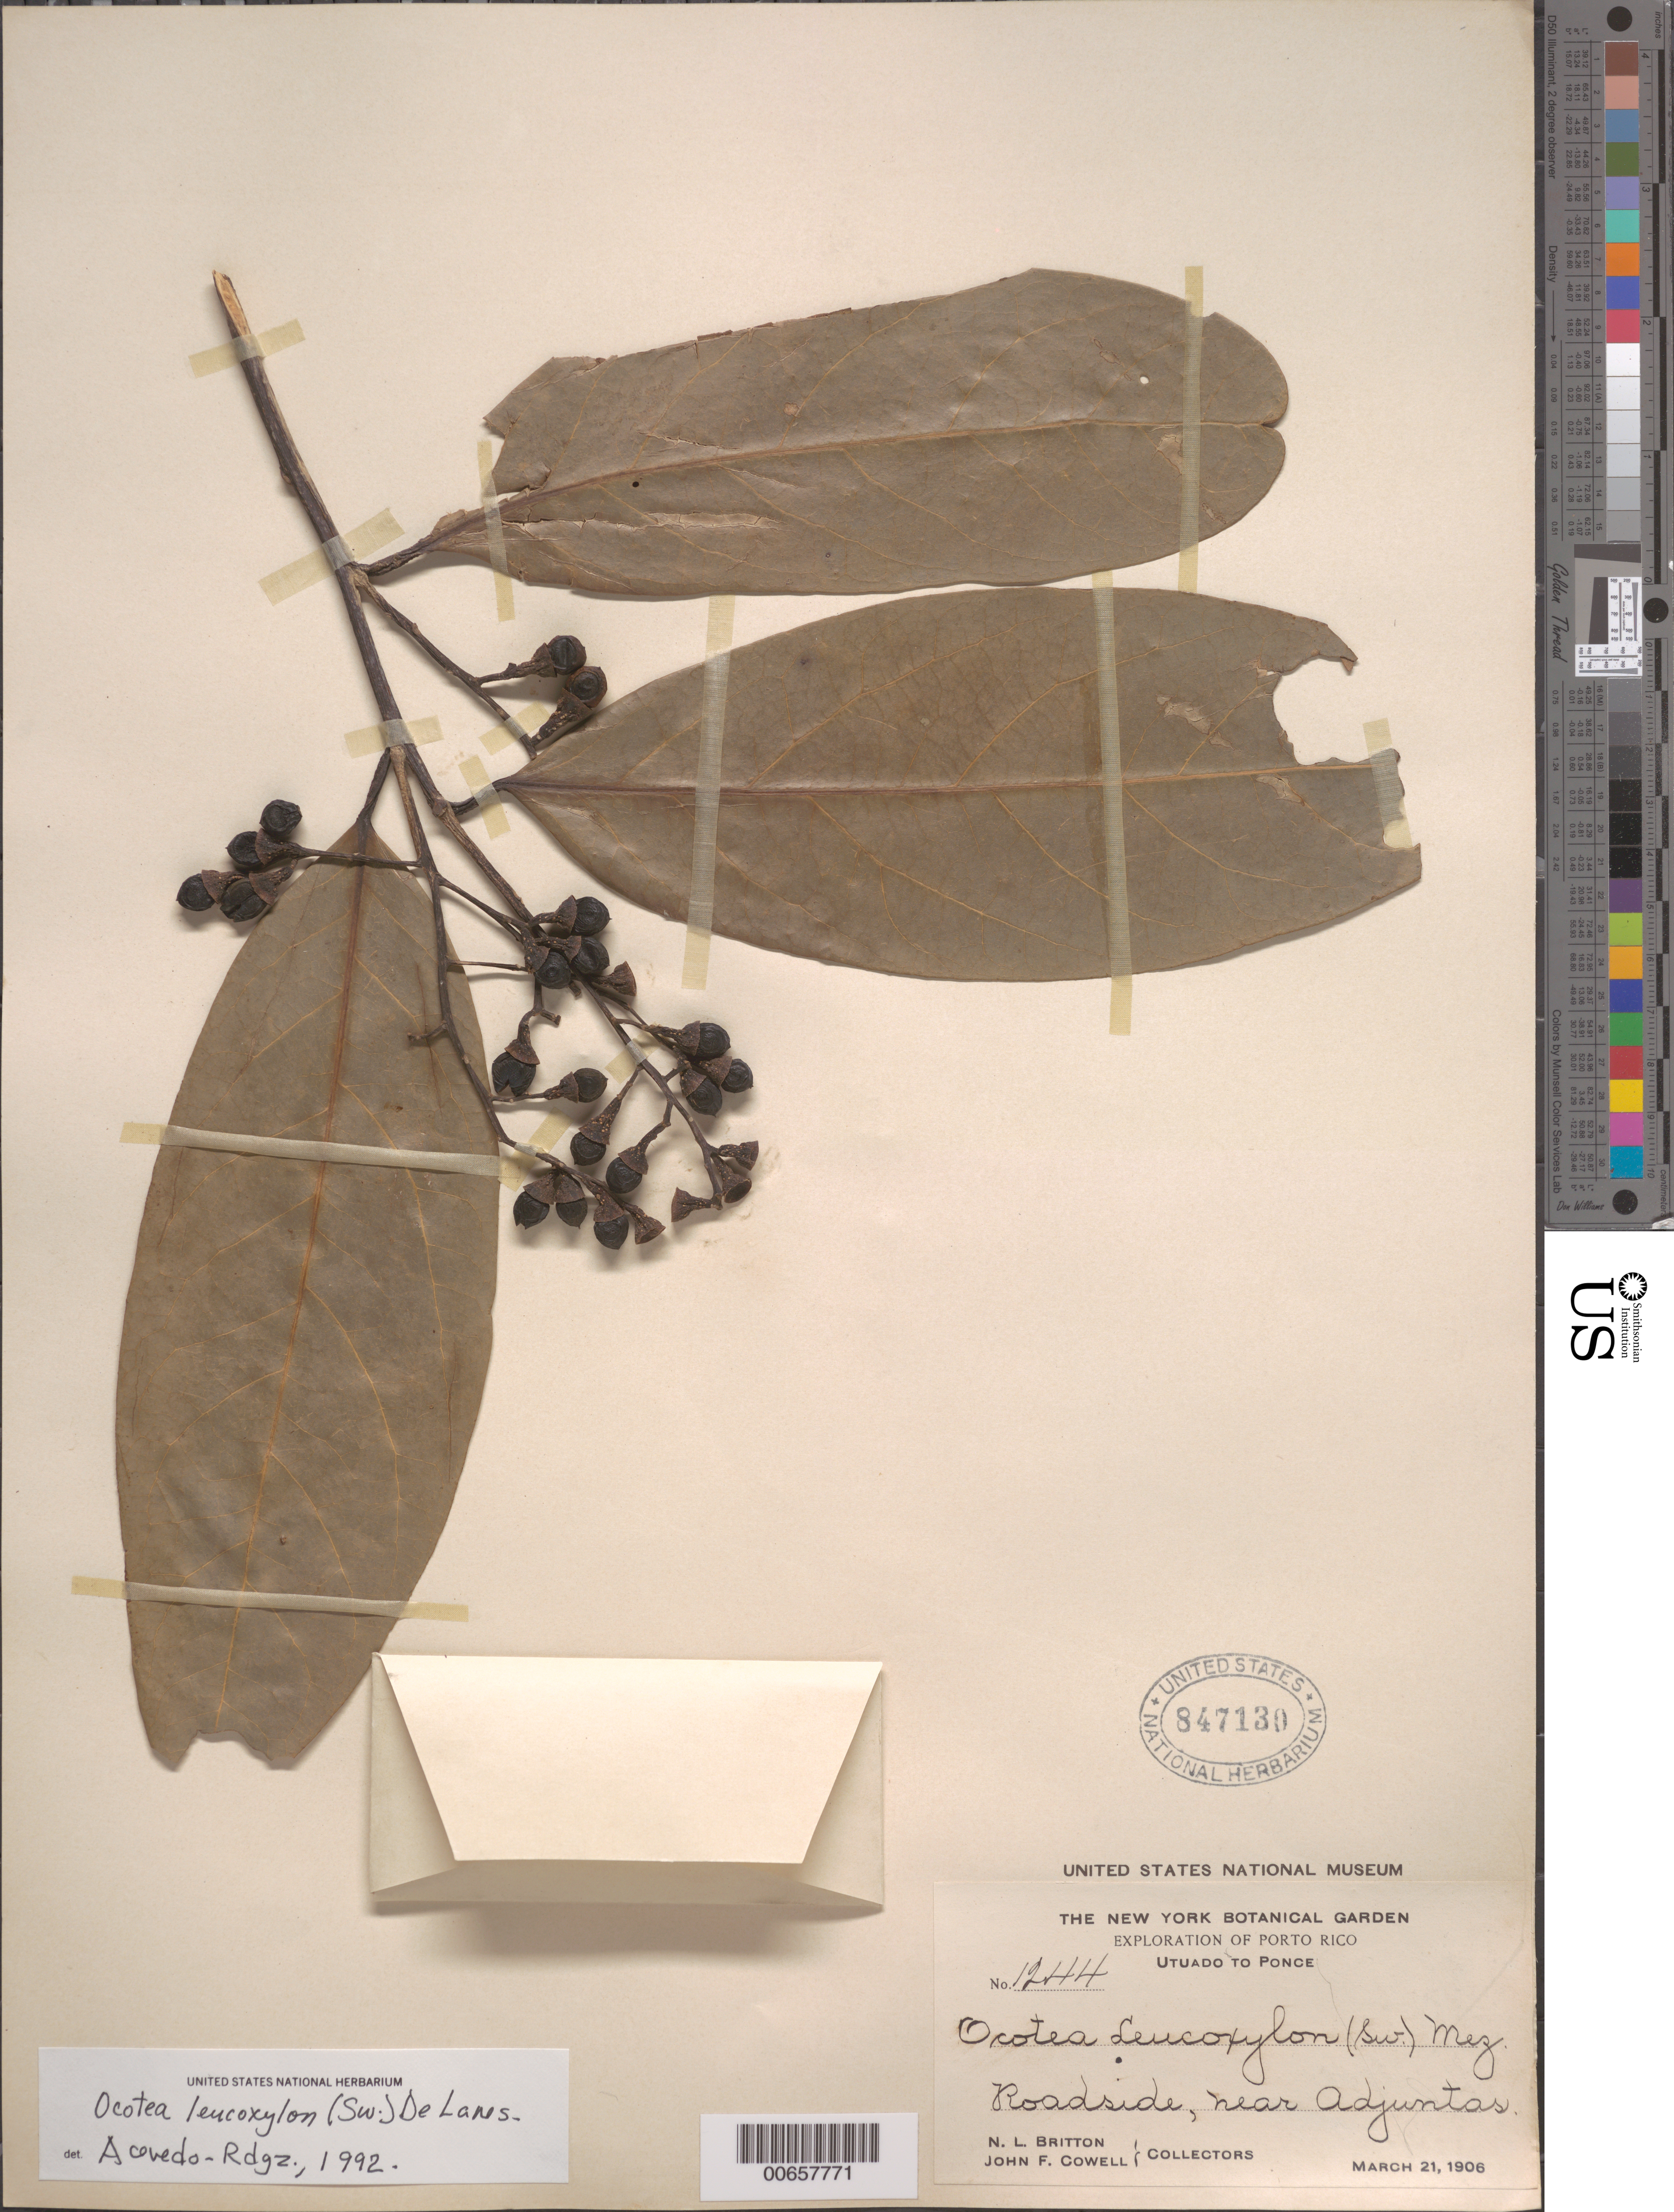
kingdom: Plantae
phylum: Tracheophyta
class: Magnoliopsida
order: Laurales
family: Lauraceae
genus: Ocotea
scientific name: Ocotea leucoxylon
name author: (Sw.) Laness.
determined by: Acevedo-Rodríguez, P., (BOT), Smithsonian Institution - National Museum of Natural History (UNITED STATES)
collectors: N. Britton & J. F. Cowell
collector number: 1244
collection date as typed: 21 Mar 1906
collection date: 1906-03-21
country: Puerto Rico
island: Greater Antilles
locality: Utuado to Ponce, near Adjuntas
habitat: Roadside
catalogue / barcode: US 847130